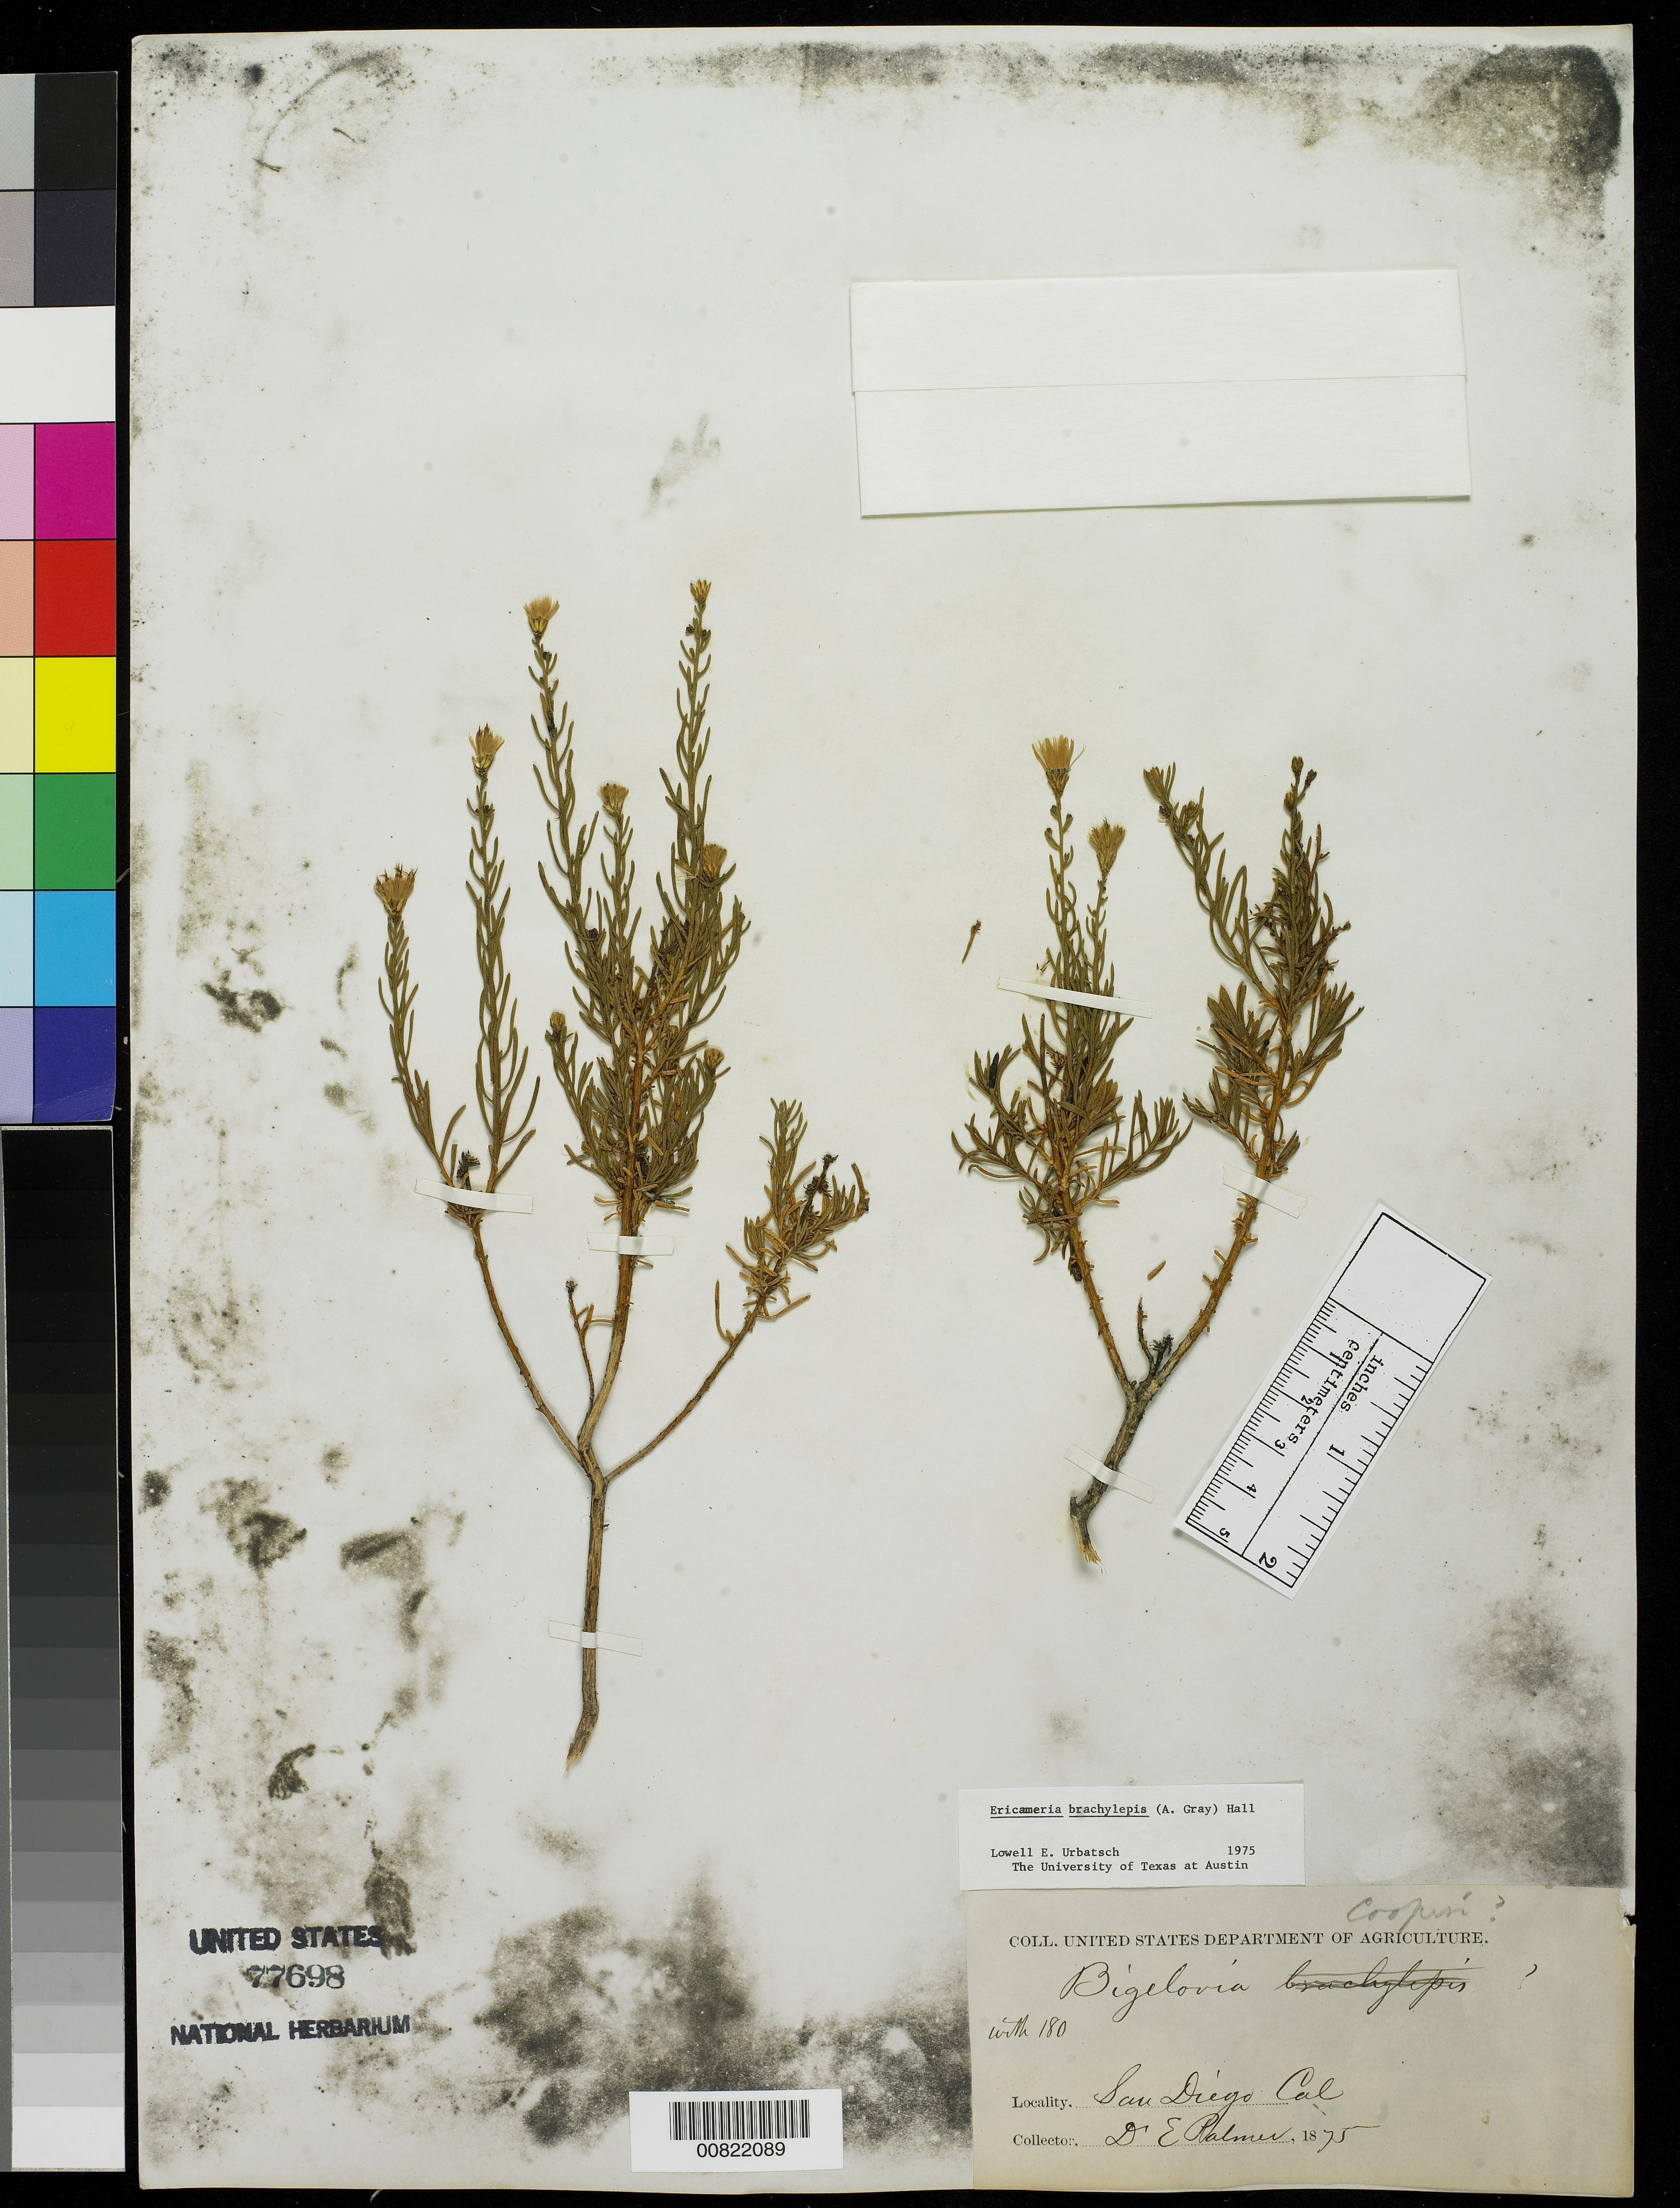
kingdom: Plantae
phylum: Tracheophyta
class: Magnoliopsida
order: Asterales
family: Asteraceae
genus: Ericameria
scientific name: Ericameria brachylepis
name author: (A. Gray) H.M. Hall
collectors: E. Palmer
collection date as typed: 1875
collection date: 1875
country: United States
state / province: California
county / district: San Diego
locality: San Diego, California.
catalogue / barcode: US 77698